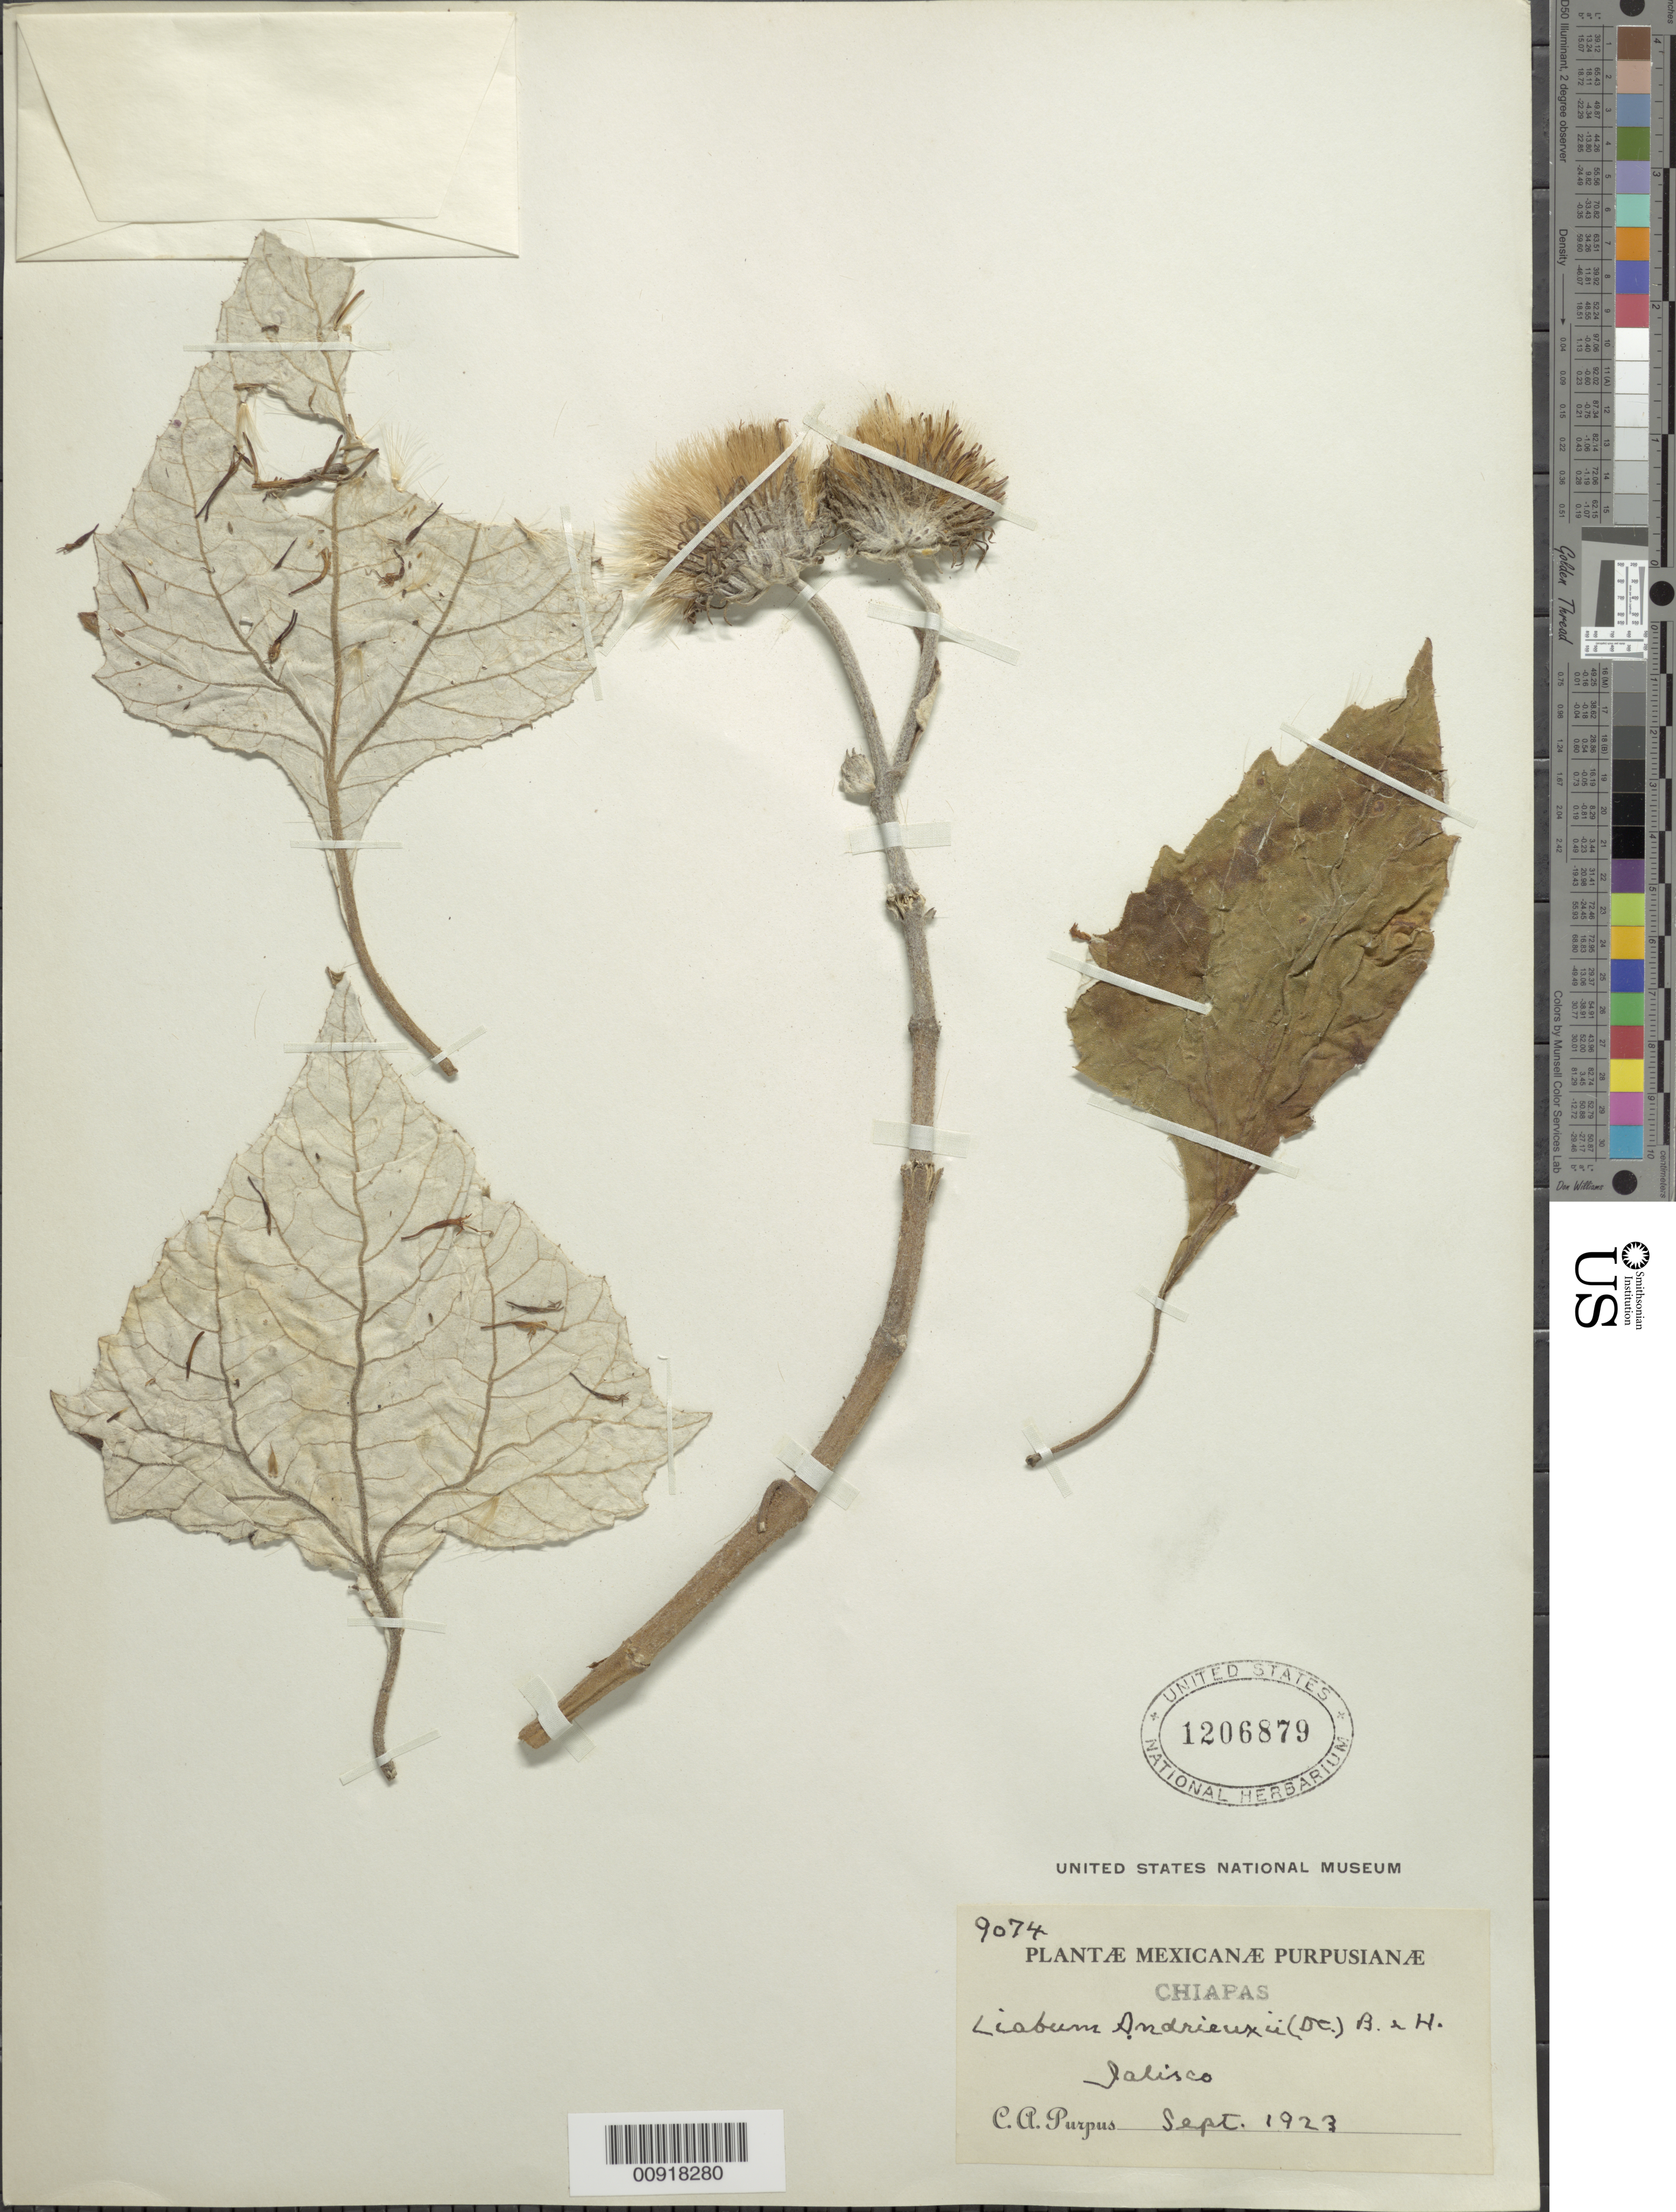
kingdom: Plantae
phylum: Tracheophyta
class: Magnoliopsida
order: Asterales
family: Asteraceae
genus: Sinclairia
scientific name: Sinclairia andrieuxii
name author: (DC.) H. Rob. & Brettell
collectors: C. A. Purpus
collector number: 9074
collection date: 1923-09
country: Mexico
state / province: Jalisco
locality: Chiapas, Jalisco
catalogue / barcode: US 1206879